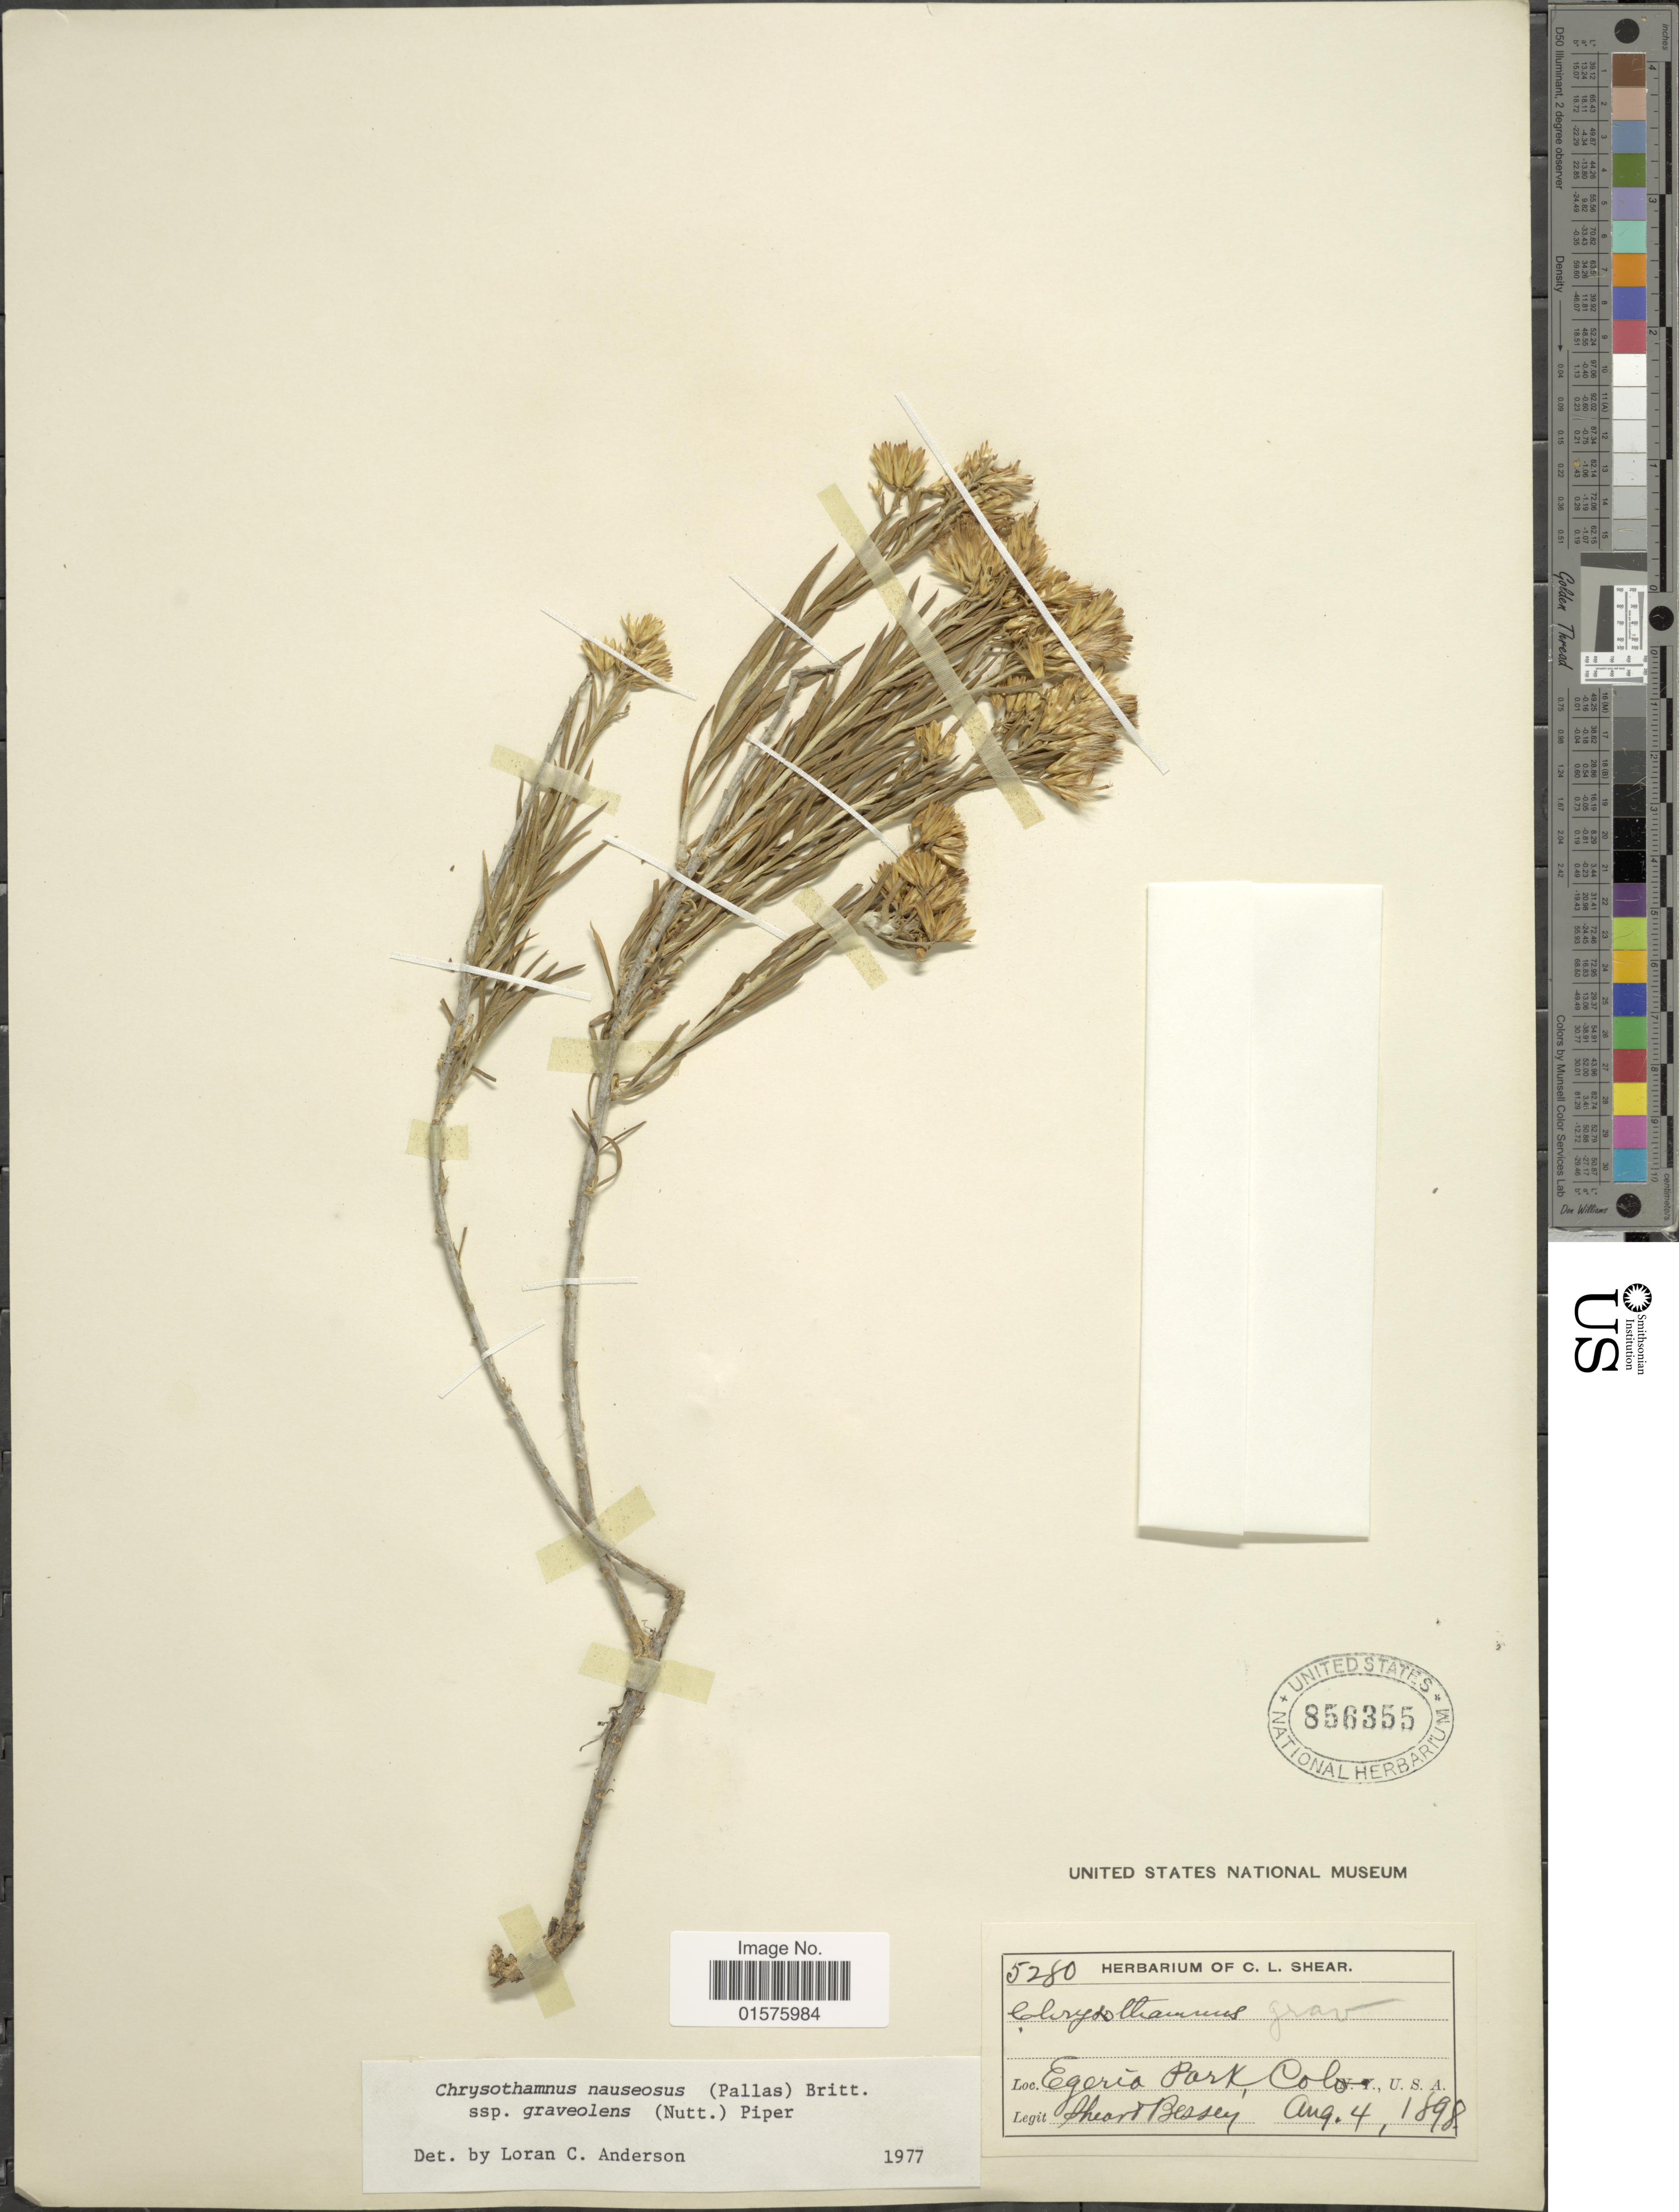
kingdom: Plantae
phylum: Tracheophyta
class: Magnoliopsida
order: Asterales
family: Asteraceae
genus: Ericameria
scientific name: Ericameria nauseosa var. graveolens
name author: (Nutt.) Reveal & Schuyler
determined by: Urbatsch, Lowell E., Curator (LSU), Louisiana State University (UNITED STATES)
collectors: S. Bessey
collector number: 5280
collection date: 1898-08-04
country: United States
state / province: Colorado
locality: Egerio Park.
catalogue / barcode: US 856355